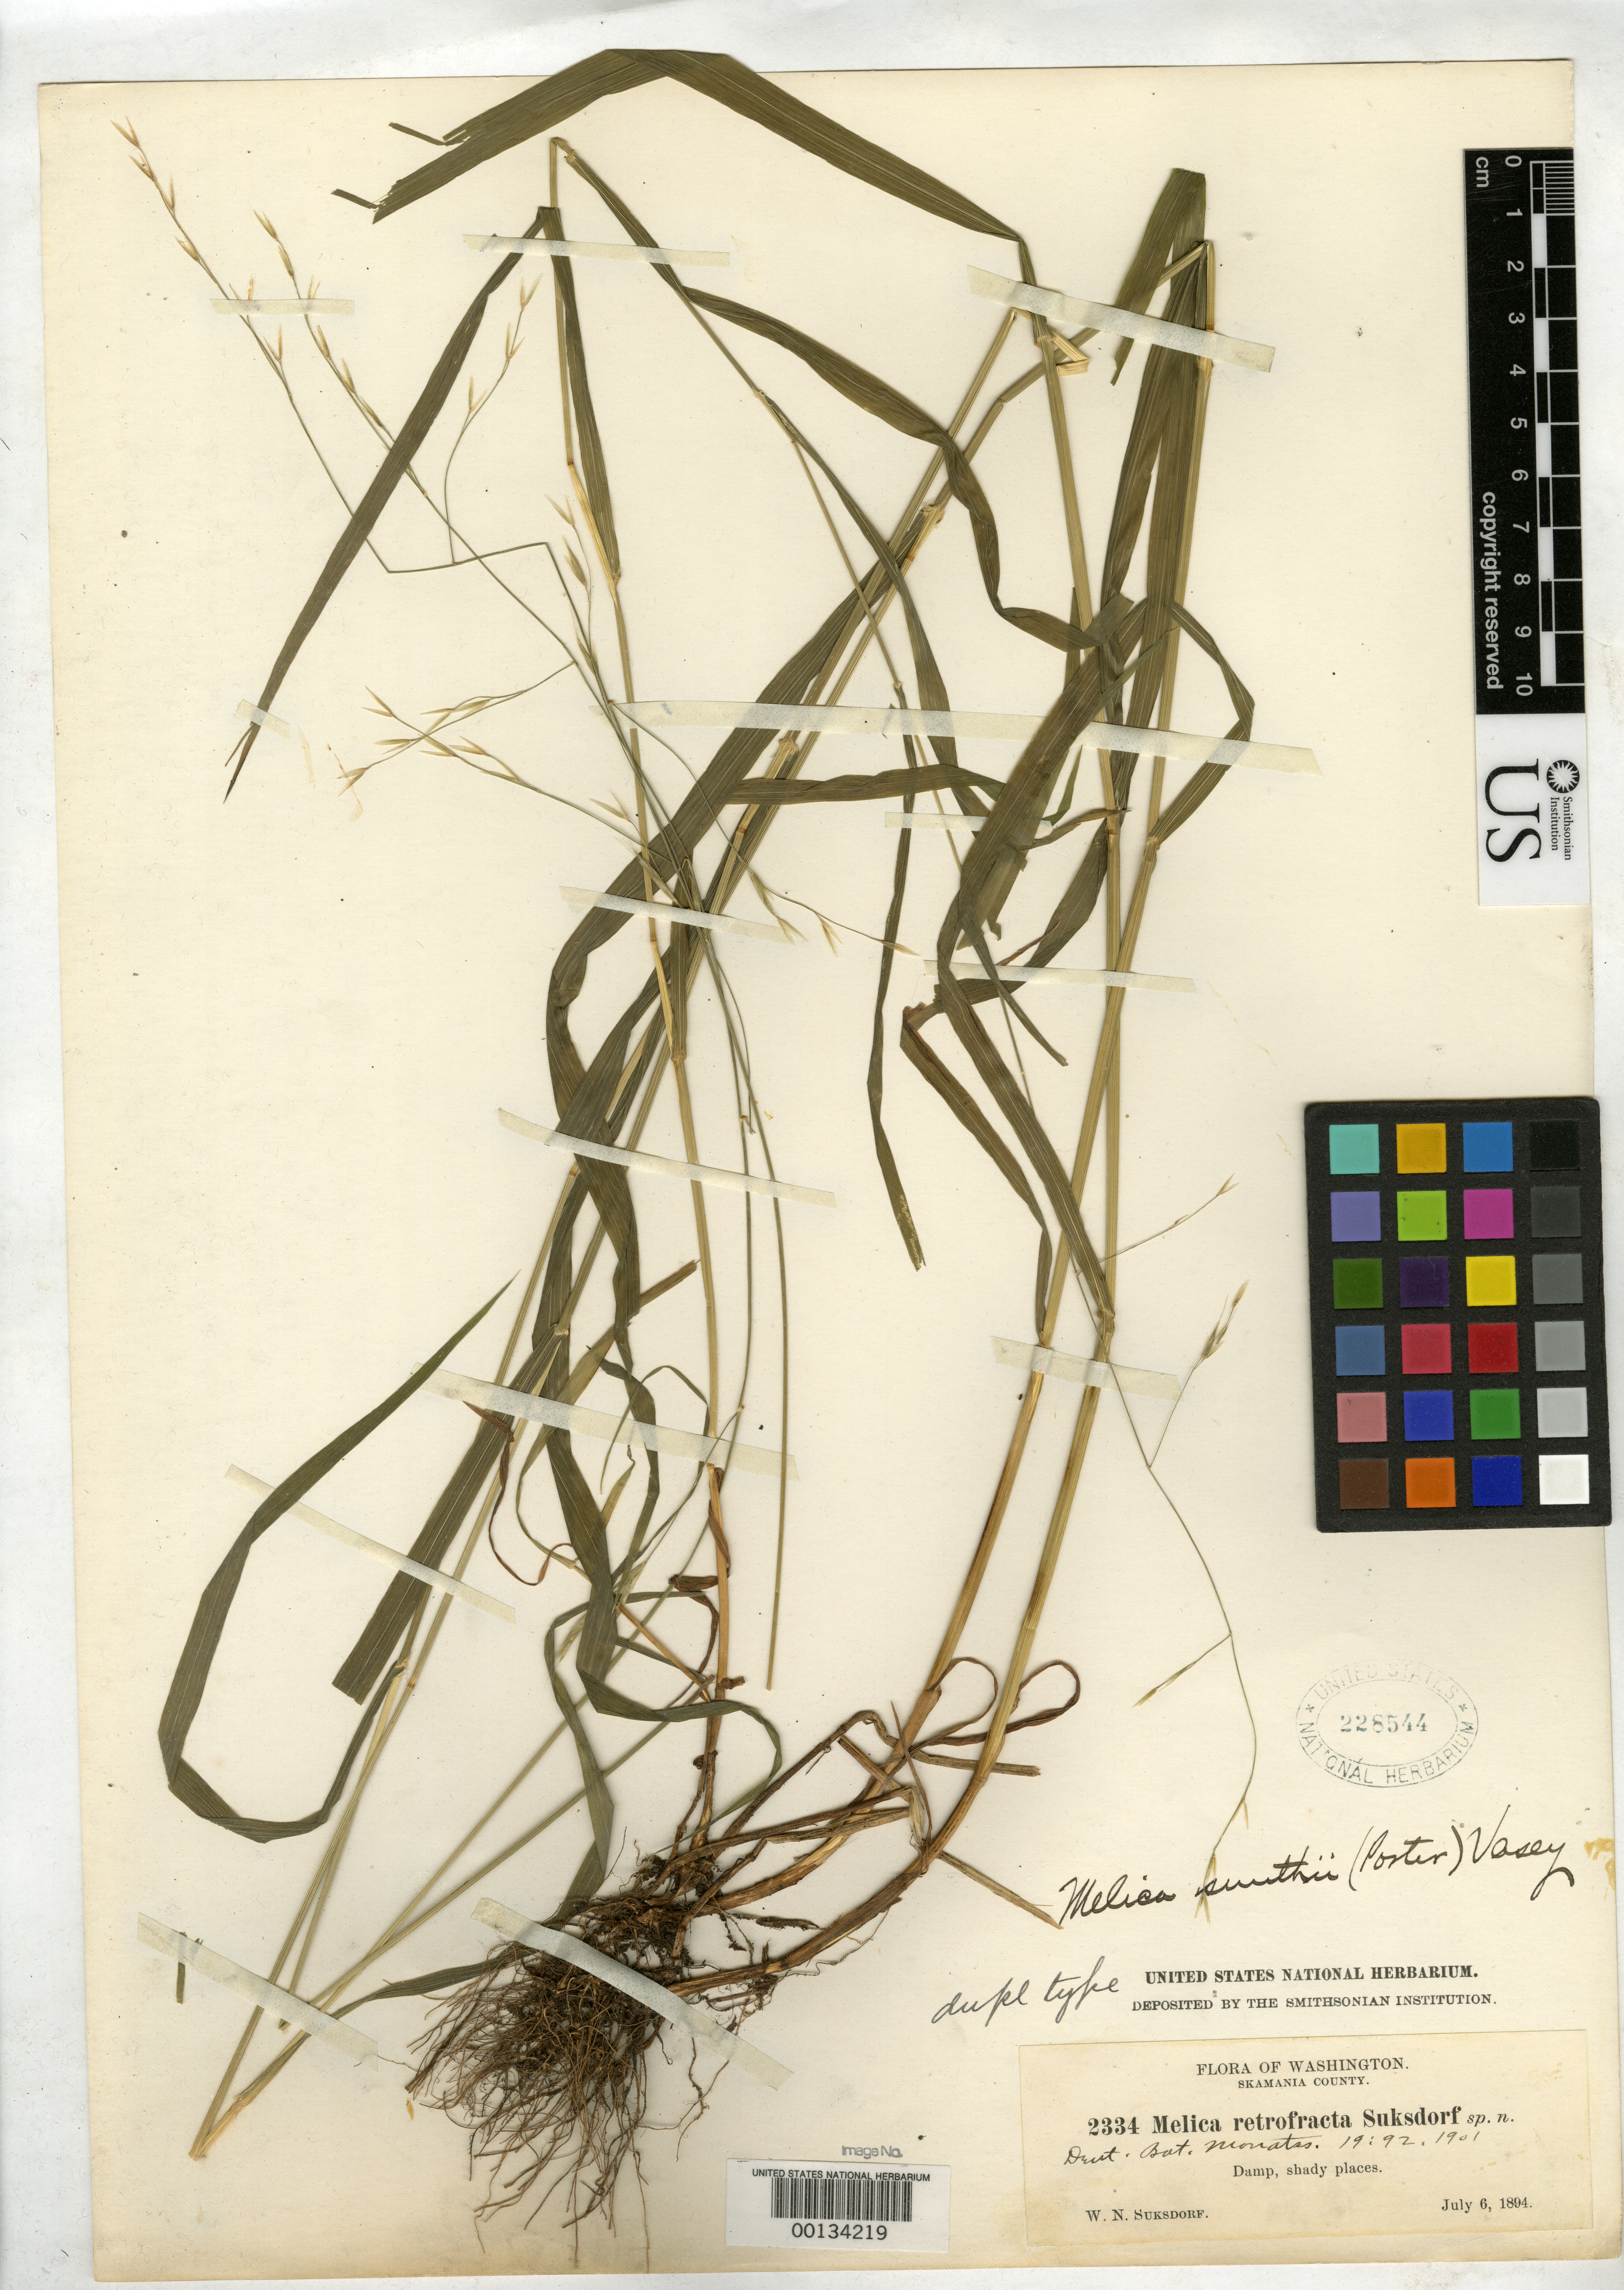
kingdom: Plantae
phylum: Tracheophyta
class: Liliopsida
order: Poales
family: Poaceae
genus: Melica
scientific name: Melica retrofracta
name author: Vasey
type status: Isotype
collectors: W. N. Suksdorf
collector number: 2334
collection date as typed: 06 Jul 1894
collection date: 1894-07-06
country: United States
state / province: Washington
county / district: Skamania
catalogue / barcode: US 228544